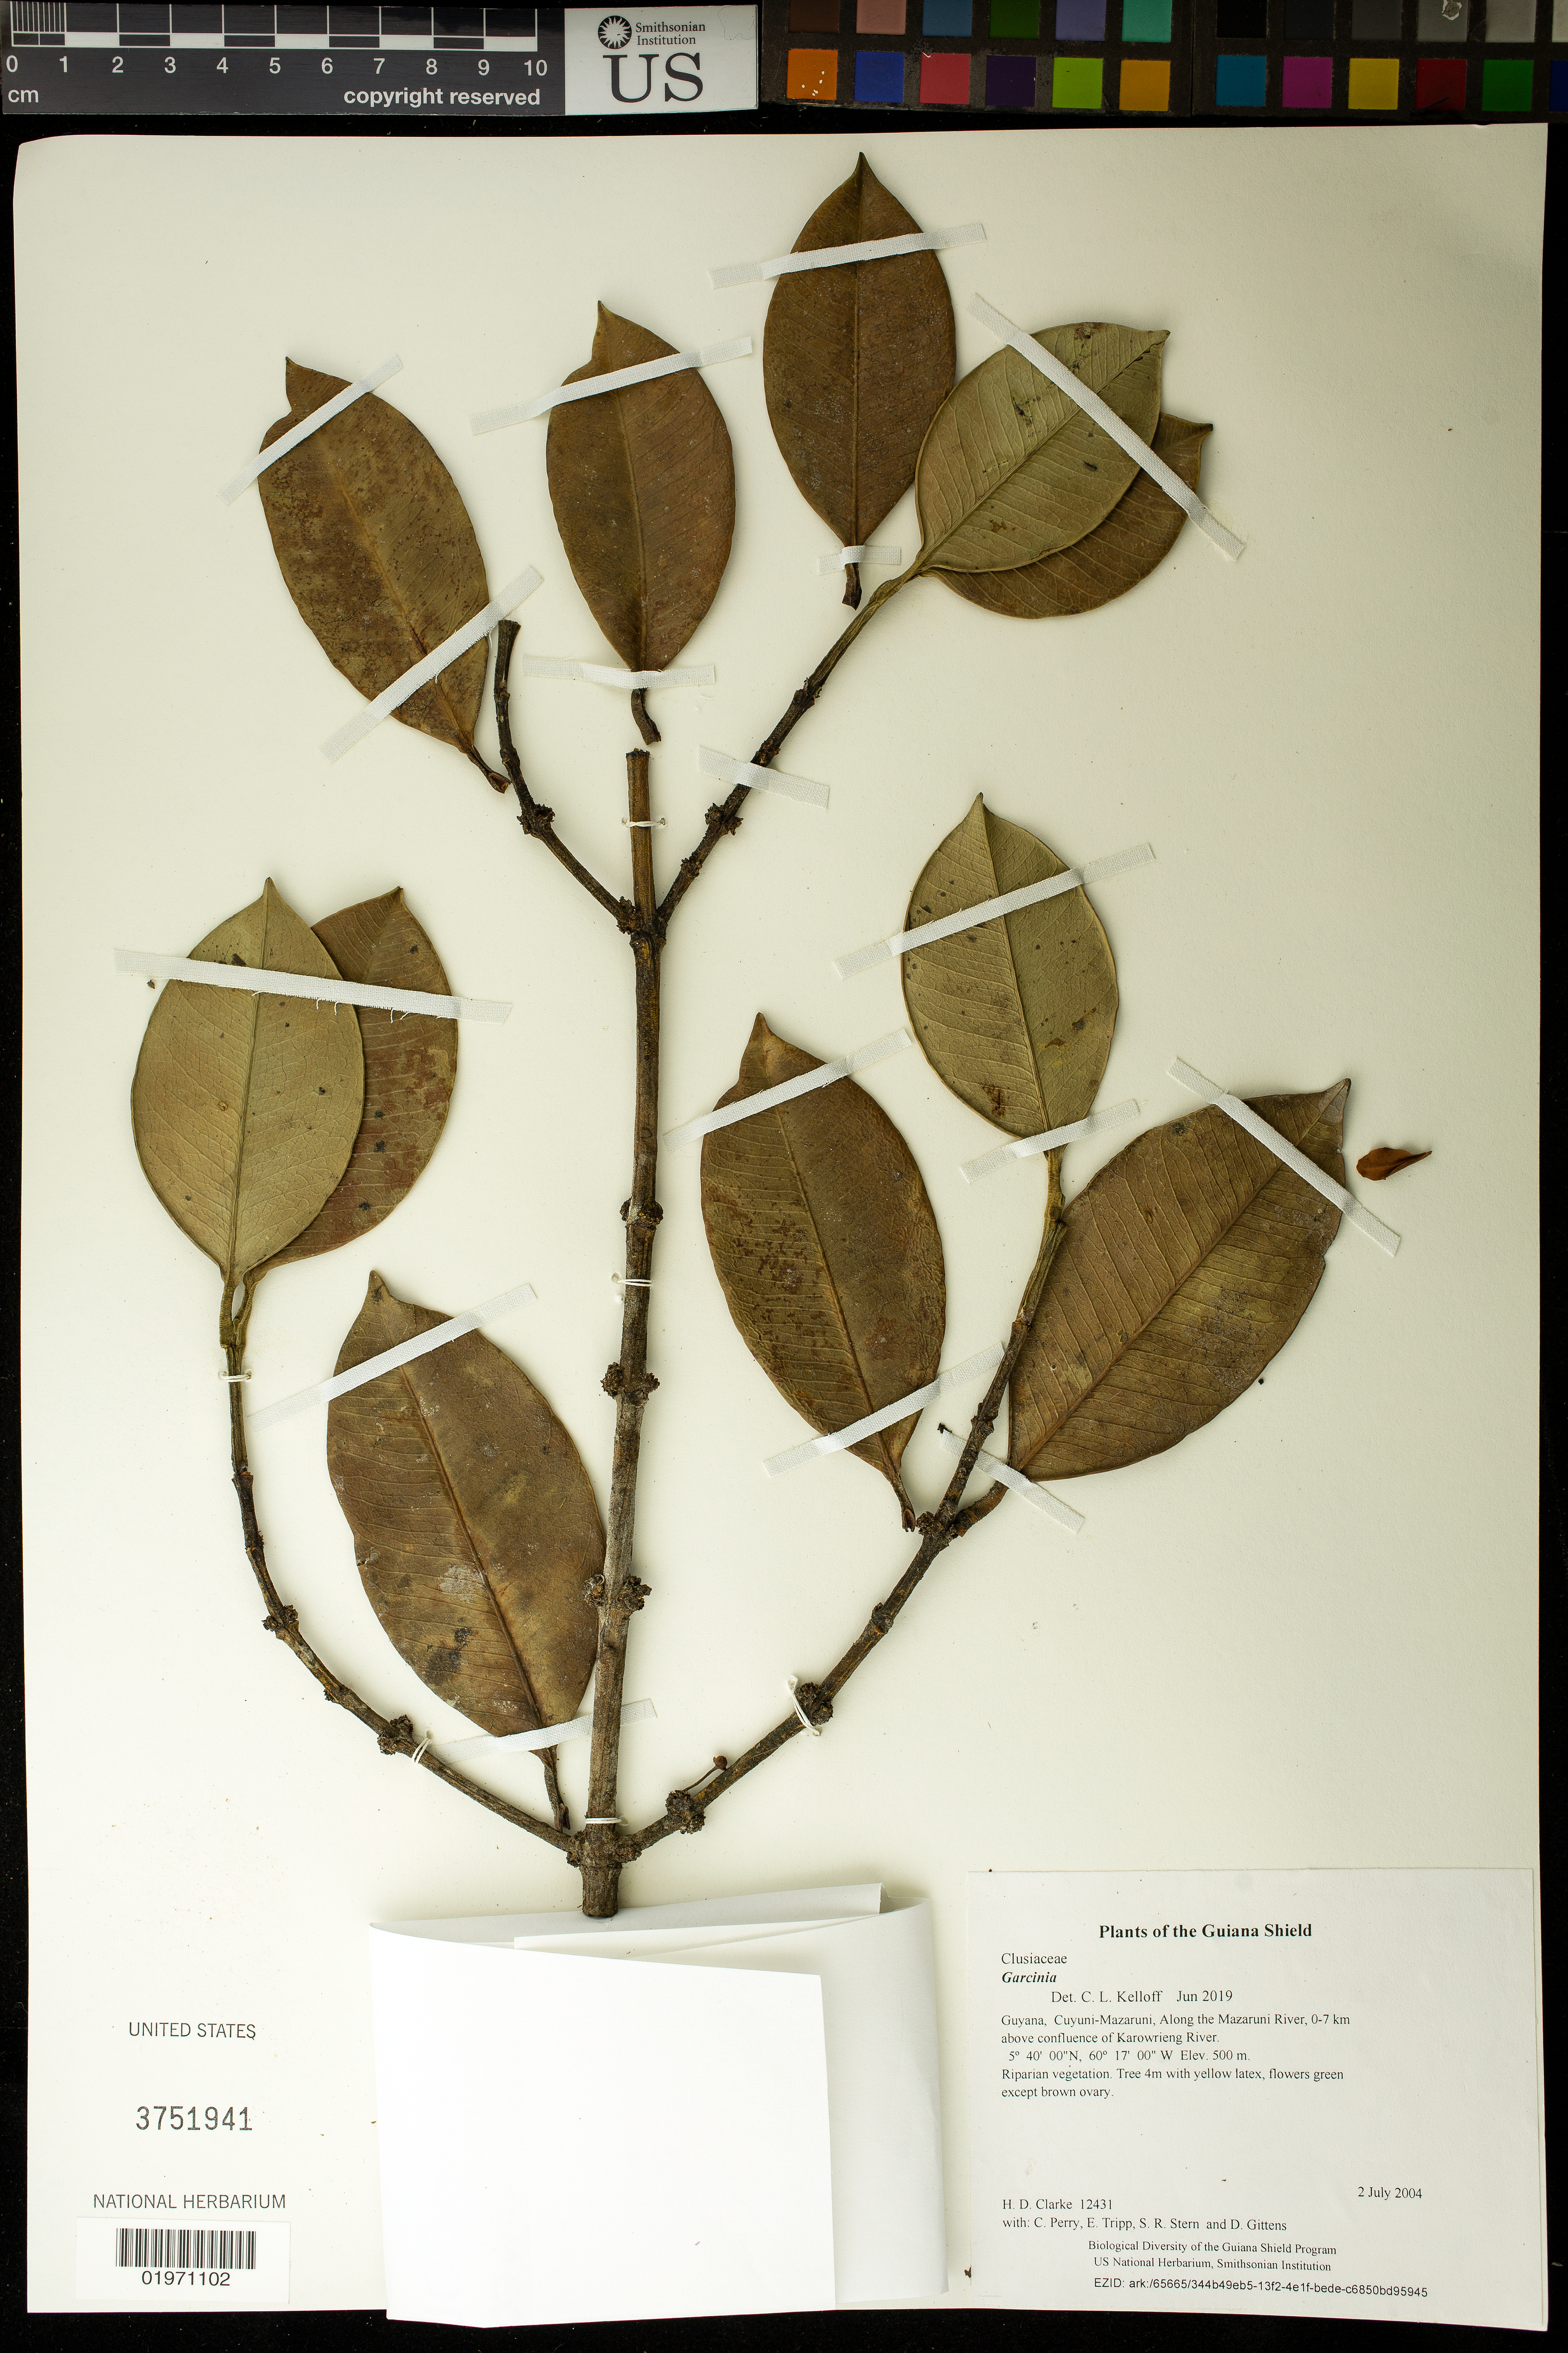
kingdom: Plantae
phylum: Tracheophyta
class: Magnoliopsida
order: Malpighiales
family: Clusiaceae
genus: Garcinia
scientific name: Garcinia sp.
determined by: Kelloff, C. L.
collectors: H. D. Clarke, C. Perry, E. Tripp, S. R. Stern & D. Gittens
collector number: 12431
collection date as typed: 2 July 2004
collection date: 2004-07-02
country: Guyana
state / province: Cuyuni-Mazaruni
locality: Along the Mazaruni River, 0-7 km above confluence of Karowrieng River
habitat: Riparian vegetation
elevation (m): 500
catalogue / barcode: US 3751941